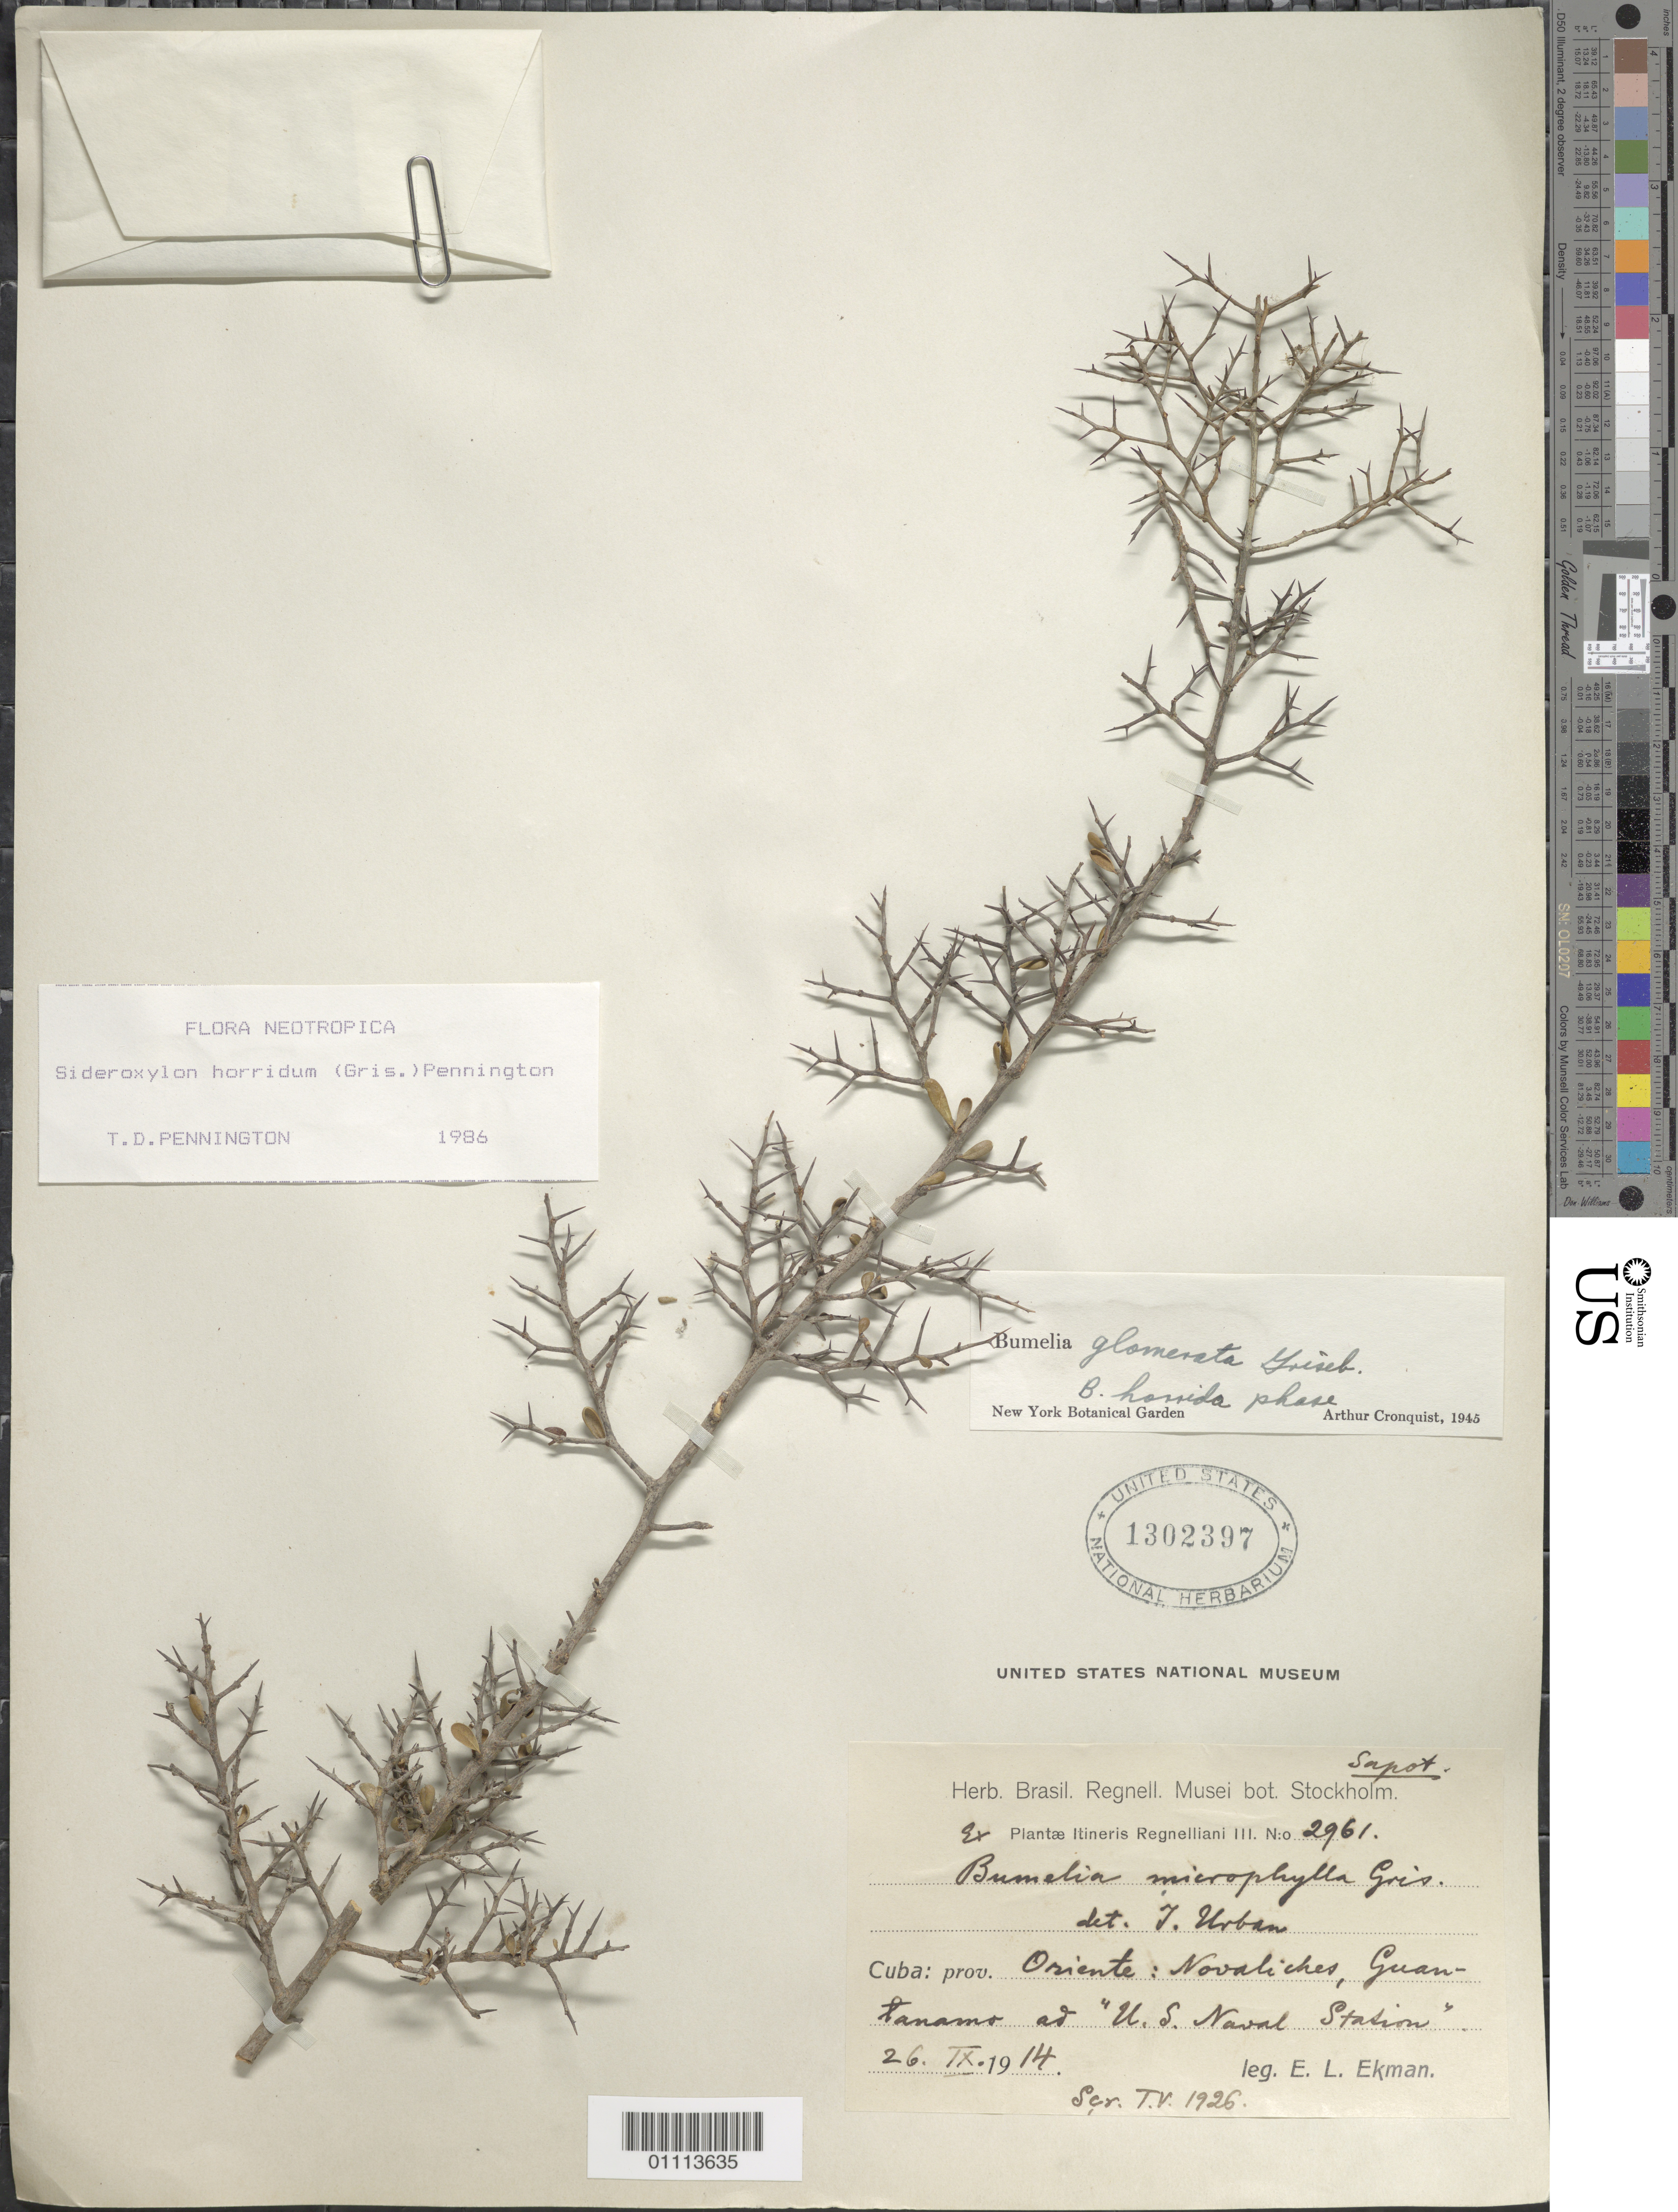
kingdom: Plantae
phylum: Tracheophyta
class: Magnoliopsida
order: Ericales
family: Sapotaceae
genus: Sideroxylon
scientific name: Sideroxylon horridum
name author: (Griseb.) T.D. Penn.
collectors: E. L. Ekman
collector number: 2961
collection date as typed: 26 Sep 1914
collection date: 1914-09-26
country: Cuba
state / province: Guantánamo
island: Cuba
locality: Novaliches, U S Naval Station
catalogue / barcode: US 1302397